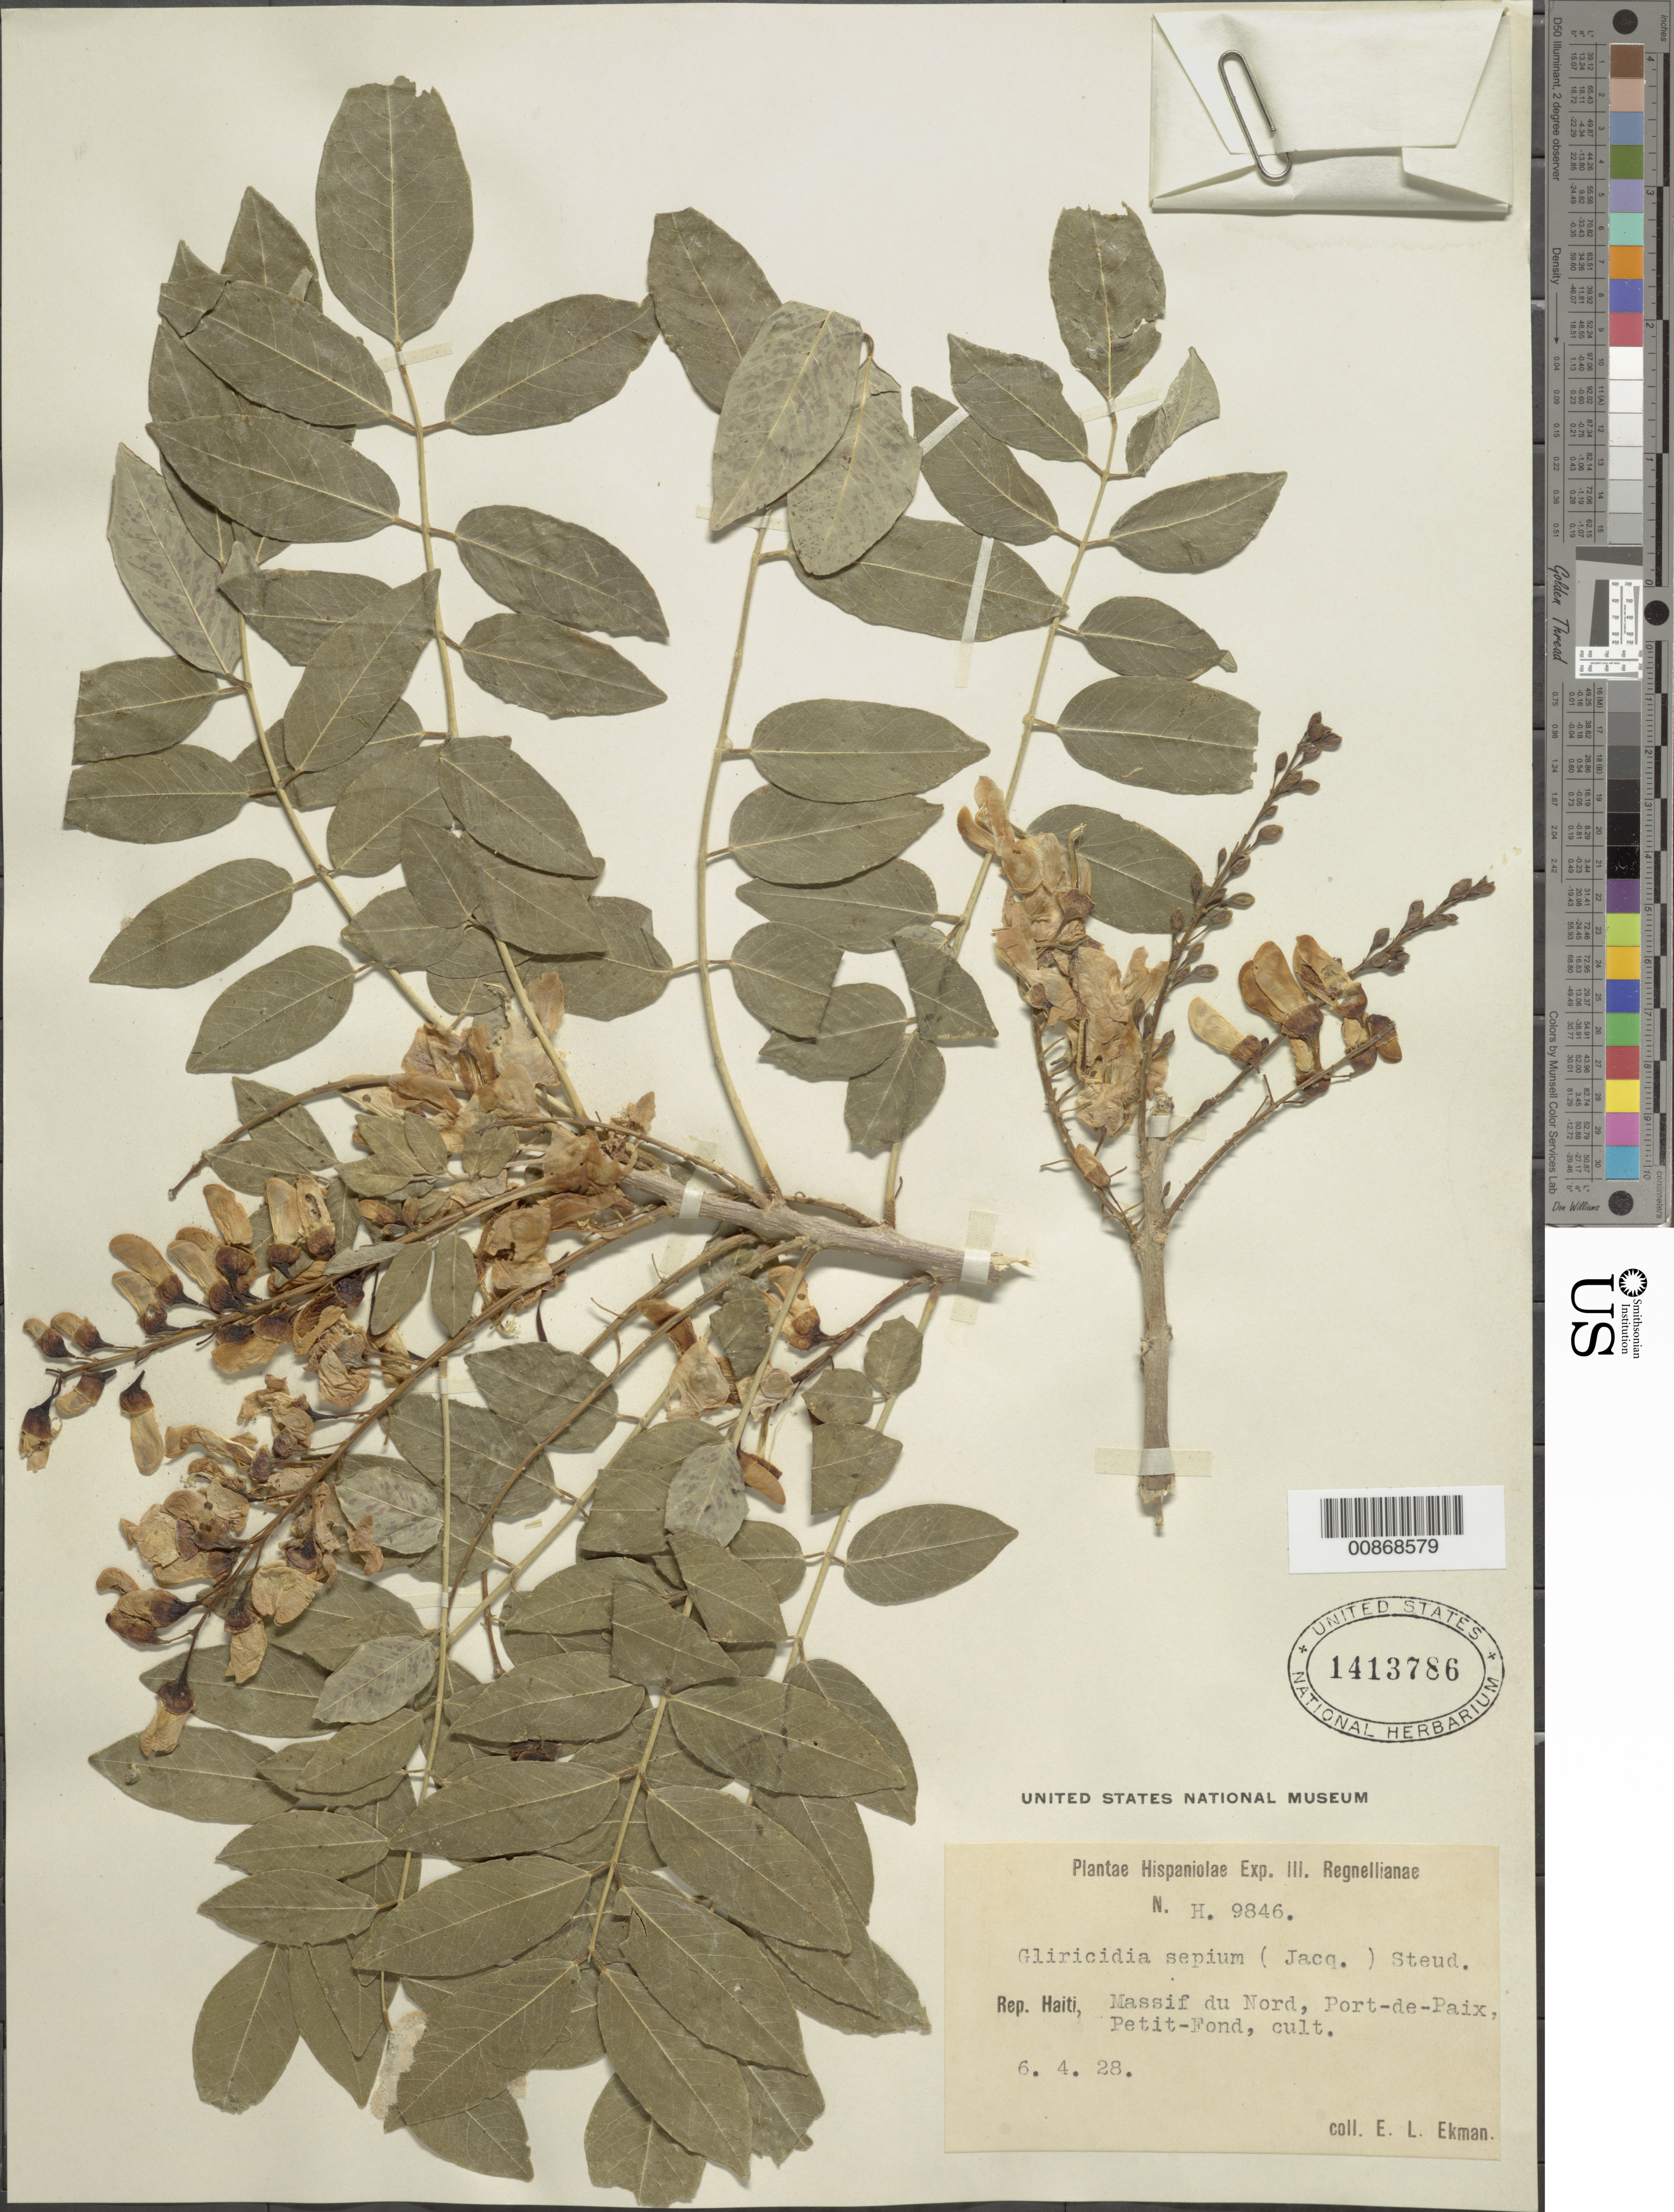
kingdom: Plantae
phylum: Tracheophyta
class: Magnoliopsida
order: Fabales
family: Fabaceae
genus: Gliricidia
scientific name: Gliricidia sepium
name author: (Jacq.) Kunth ex Walp.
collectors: E. L. Ekman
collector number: H 9846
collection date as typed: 06 Apr 1928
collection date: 1928-04-06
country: Haiti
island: Hispaniola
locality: Massif du Nord, Port-de-Paix, Petit-Fond.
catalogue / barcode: US 1413786